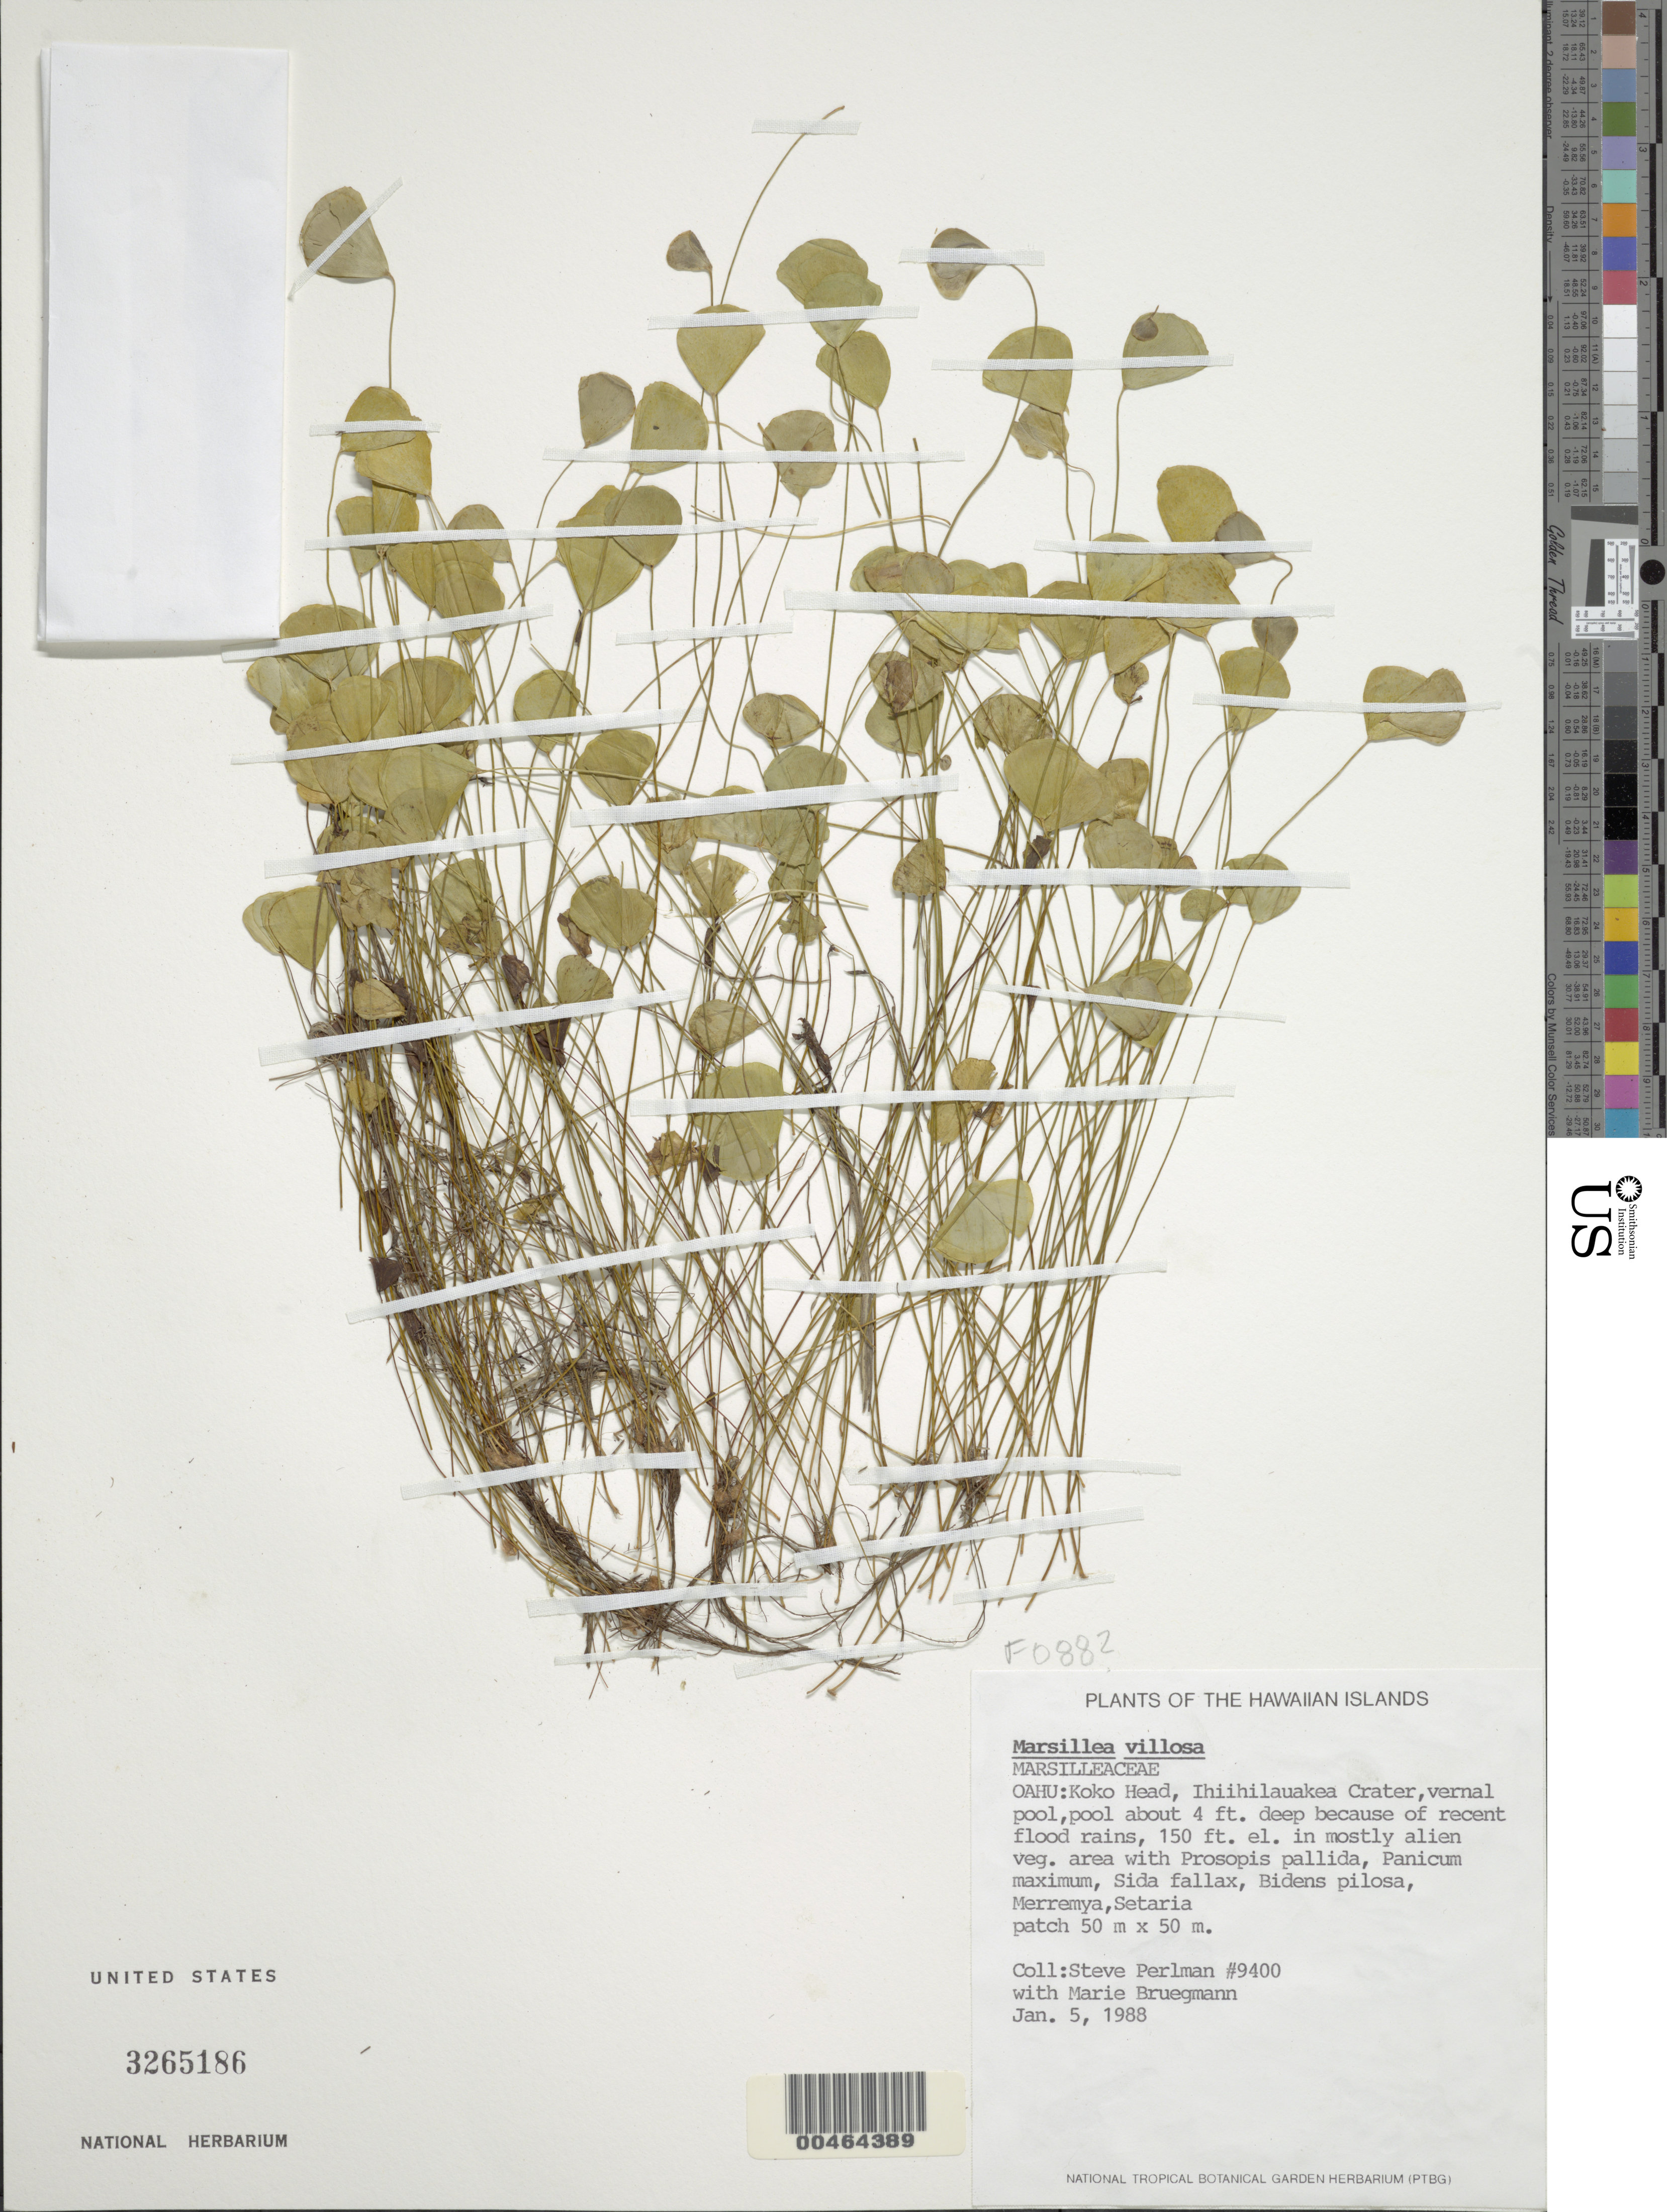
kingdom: Plantae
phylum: Tracheophyta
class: Polypodiopsida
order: Salviniales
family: Marsileaceae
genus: Marsilea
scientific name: Marsilea villosa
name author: Kaulf.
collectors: S. P. Perlman & M. Bruegmann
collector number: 9400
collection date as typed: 5 Jan 1988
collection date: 1988-01-05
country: United States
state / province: Hawaii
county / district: Honolulu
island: Oahu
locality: Koko Head, Ihiihilauakea Crater.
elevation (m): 46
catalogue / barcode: US 3265186